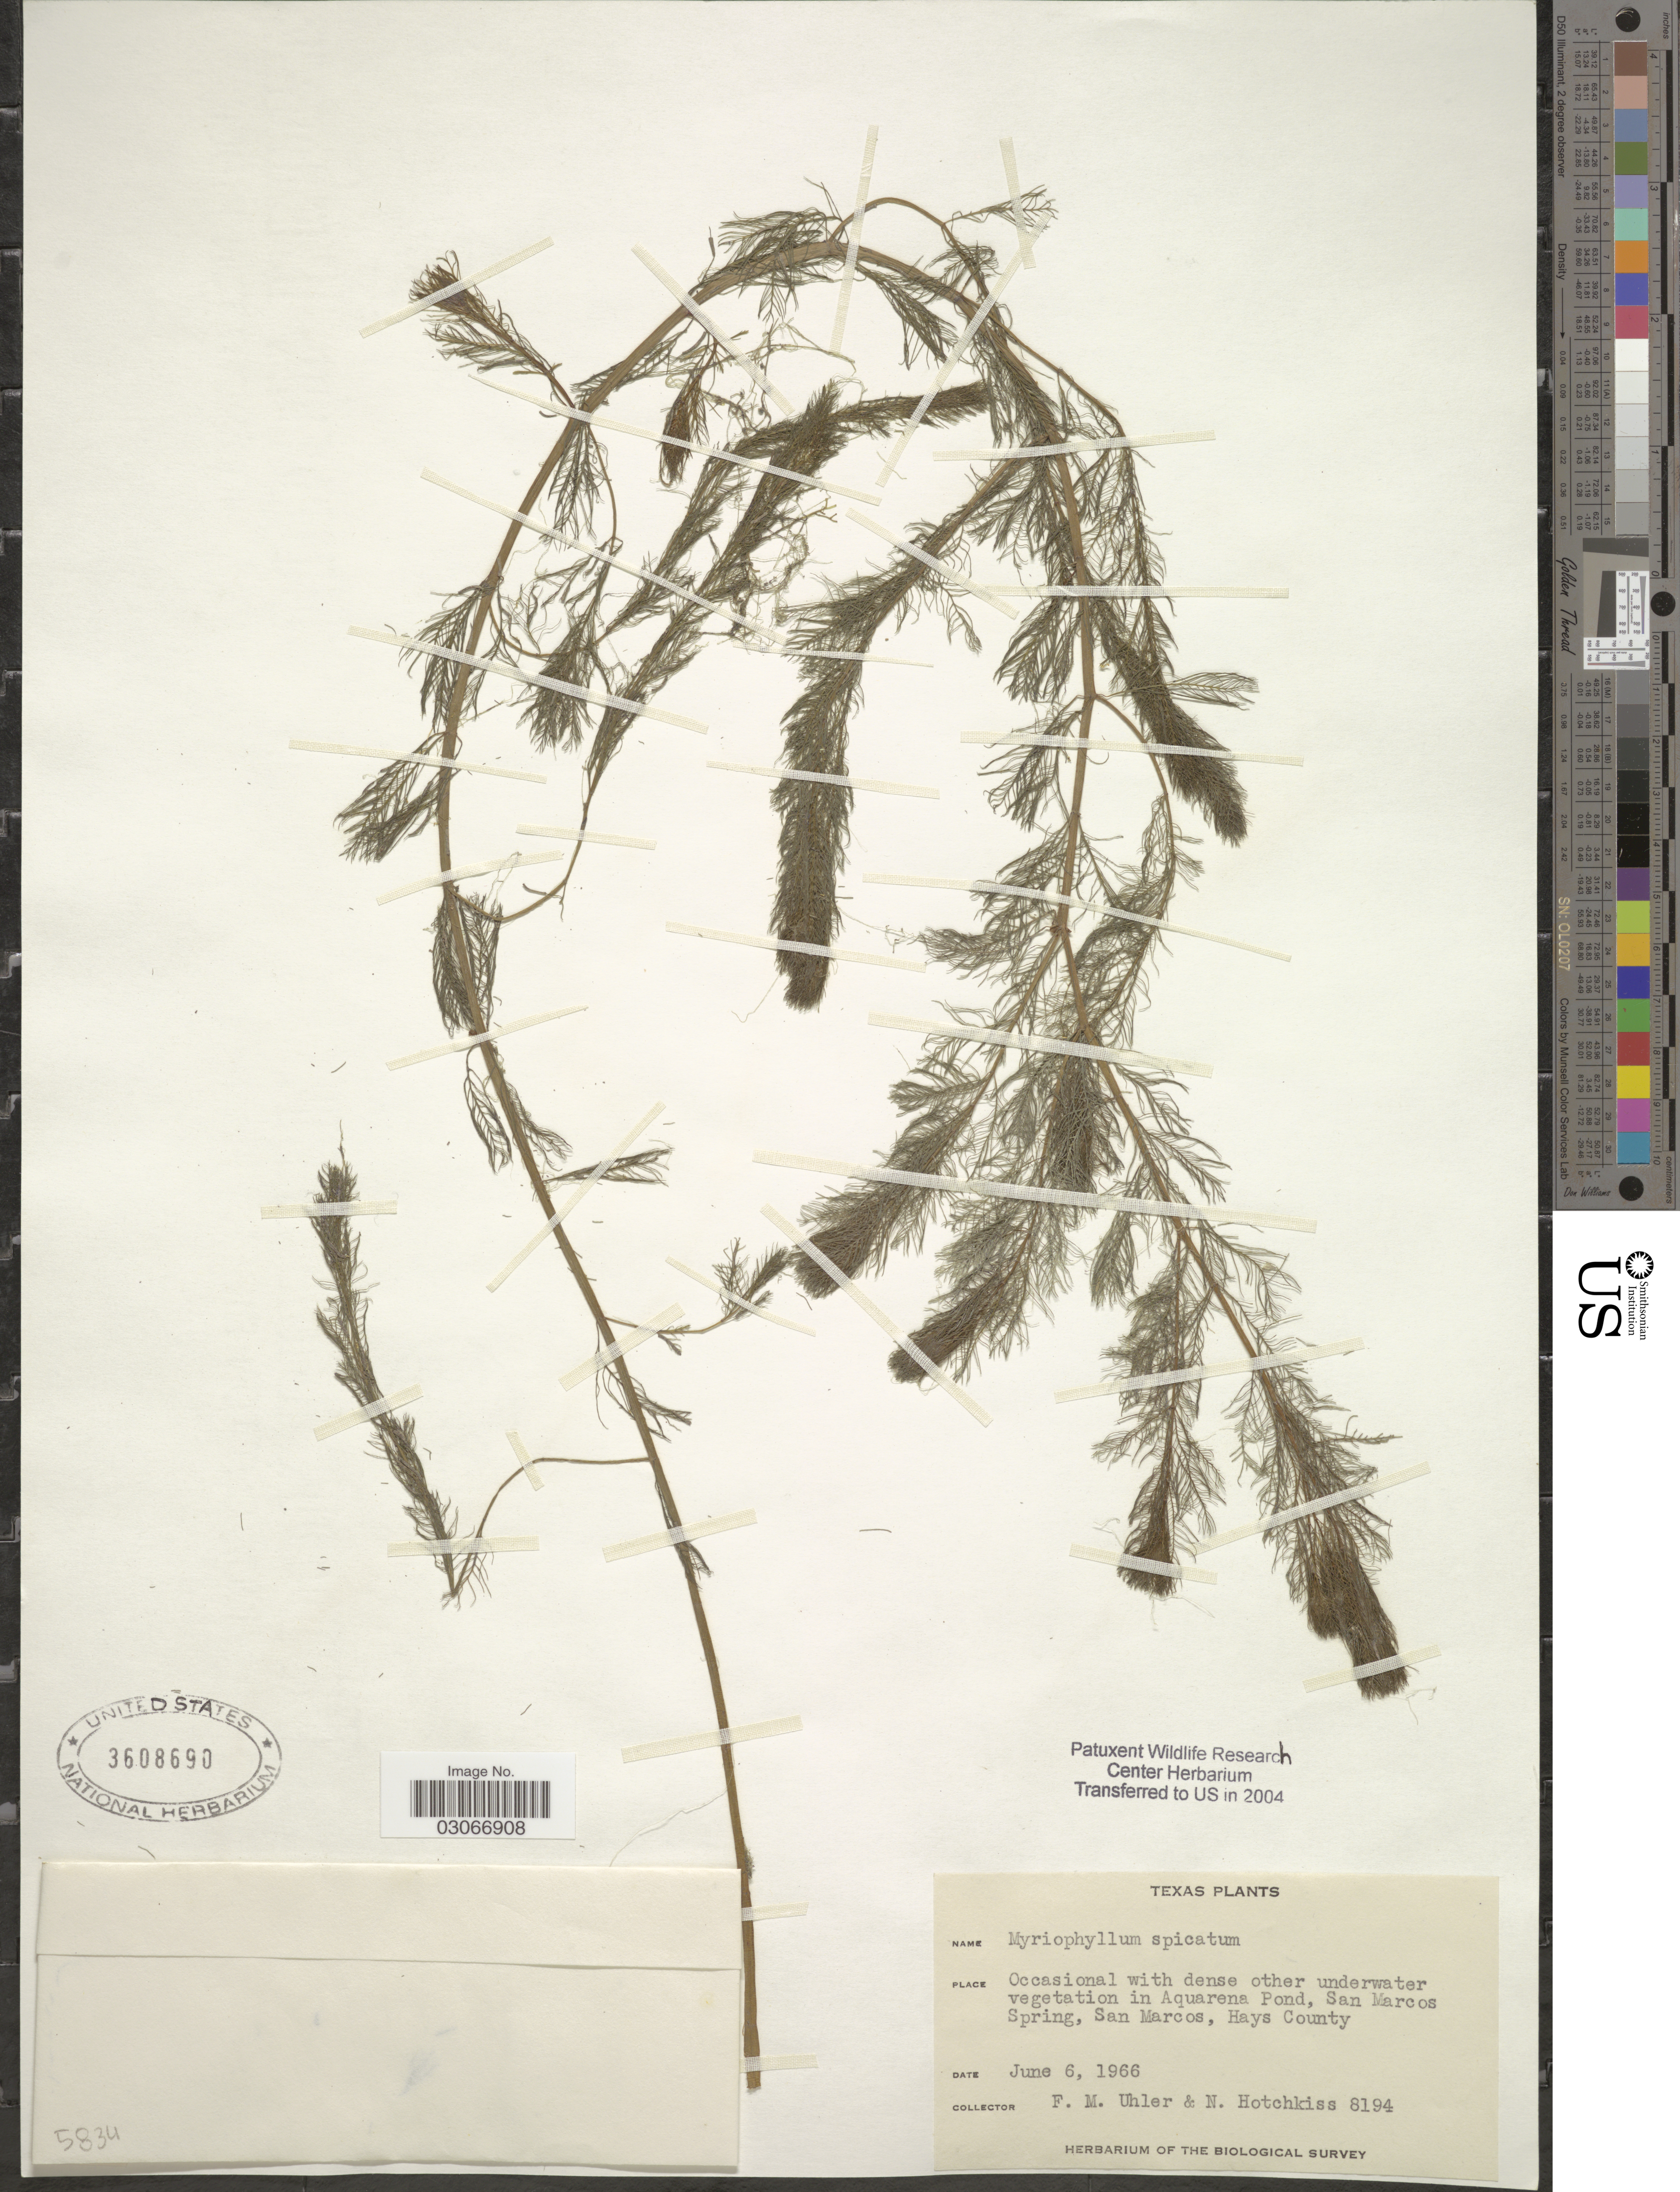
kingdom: Plantae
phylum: Tracheophyta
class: Magnoliopsida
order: Saxifragales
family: Haloragaceae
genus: Myriophyllum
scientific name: Myriophyllum exalbescens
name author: Fernald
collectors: F. M. Uhler & N. Hotchkiss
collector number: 8194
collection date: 1966-06-06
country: United States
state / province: Texas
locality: Occasional with dense other underwater vegetation in Aquarena Pond, San Marcos Spring, San Marcos, Hays County.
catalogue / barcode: US 3608690